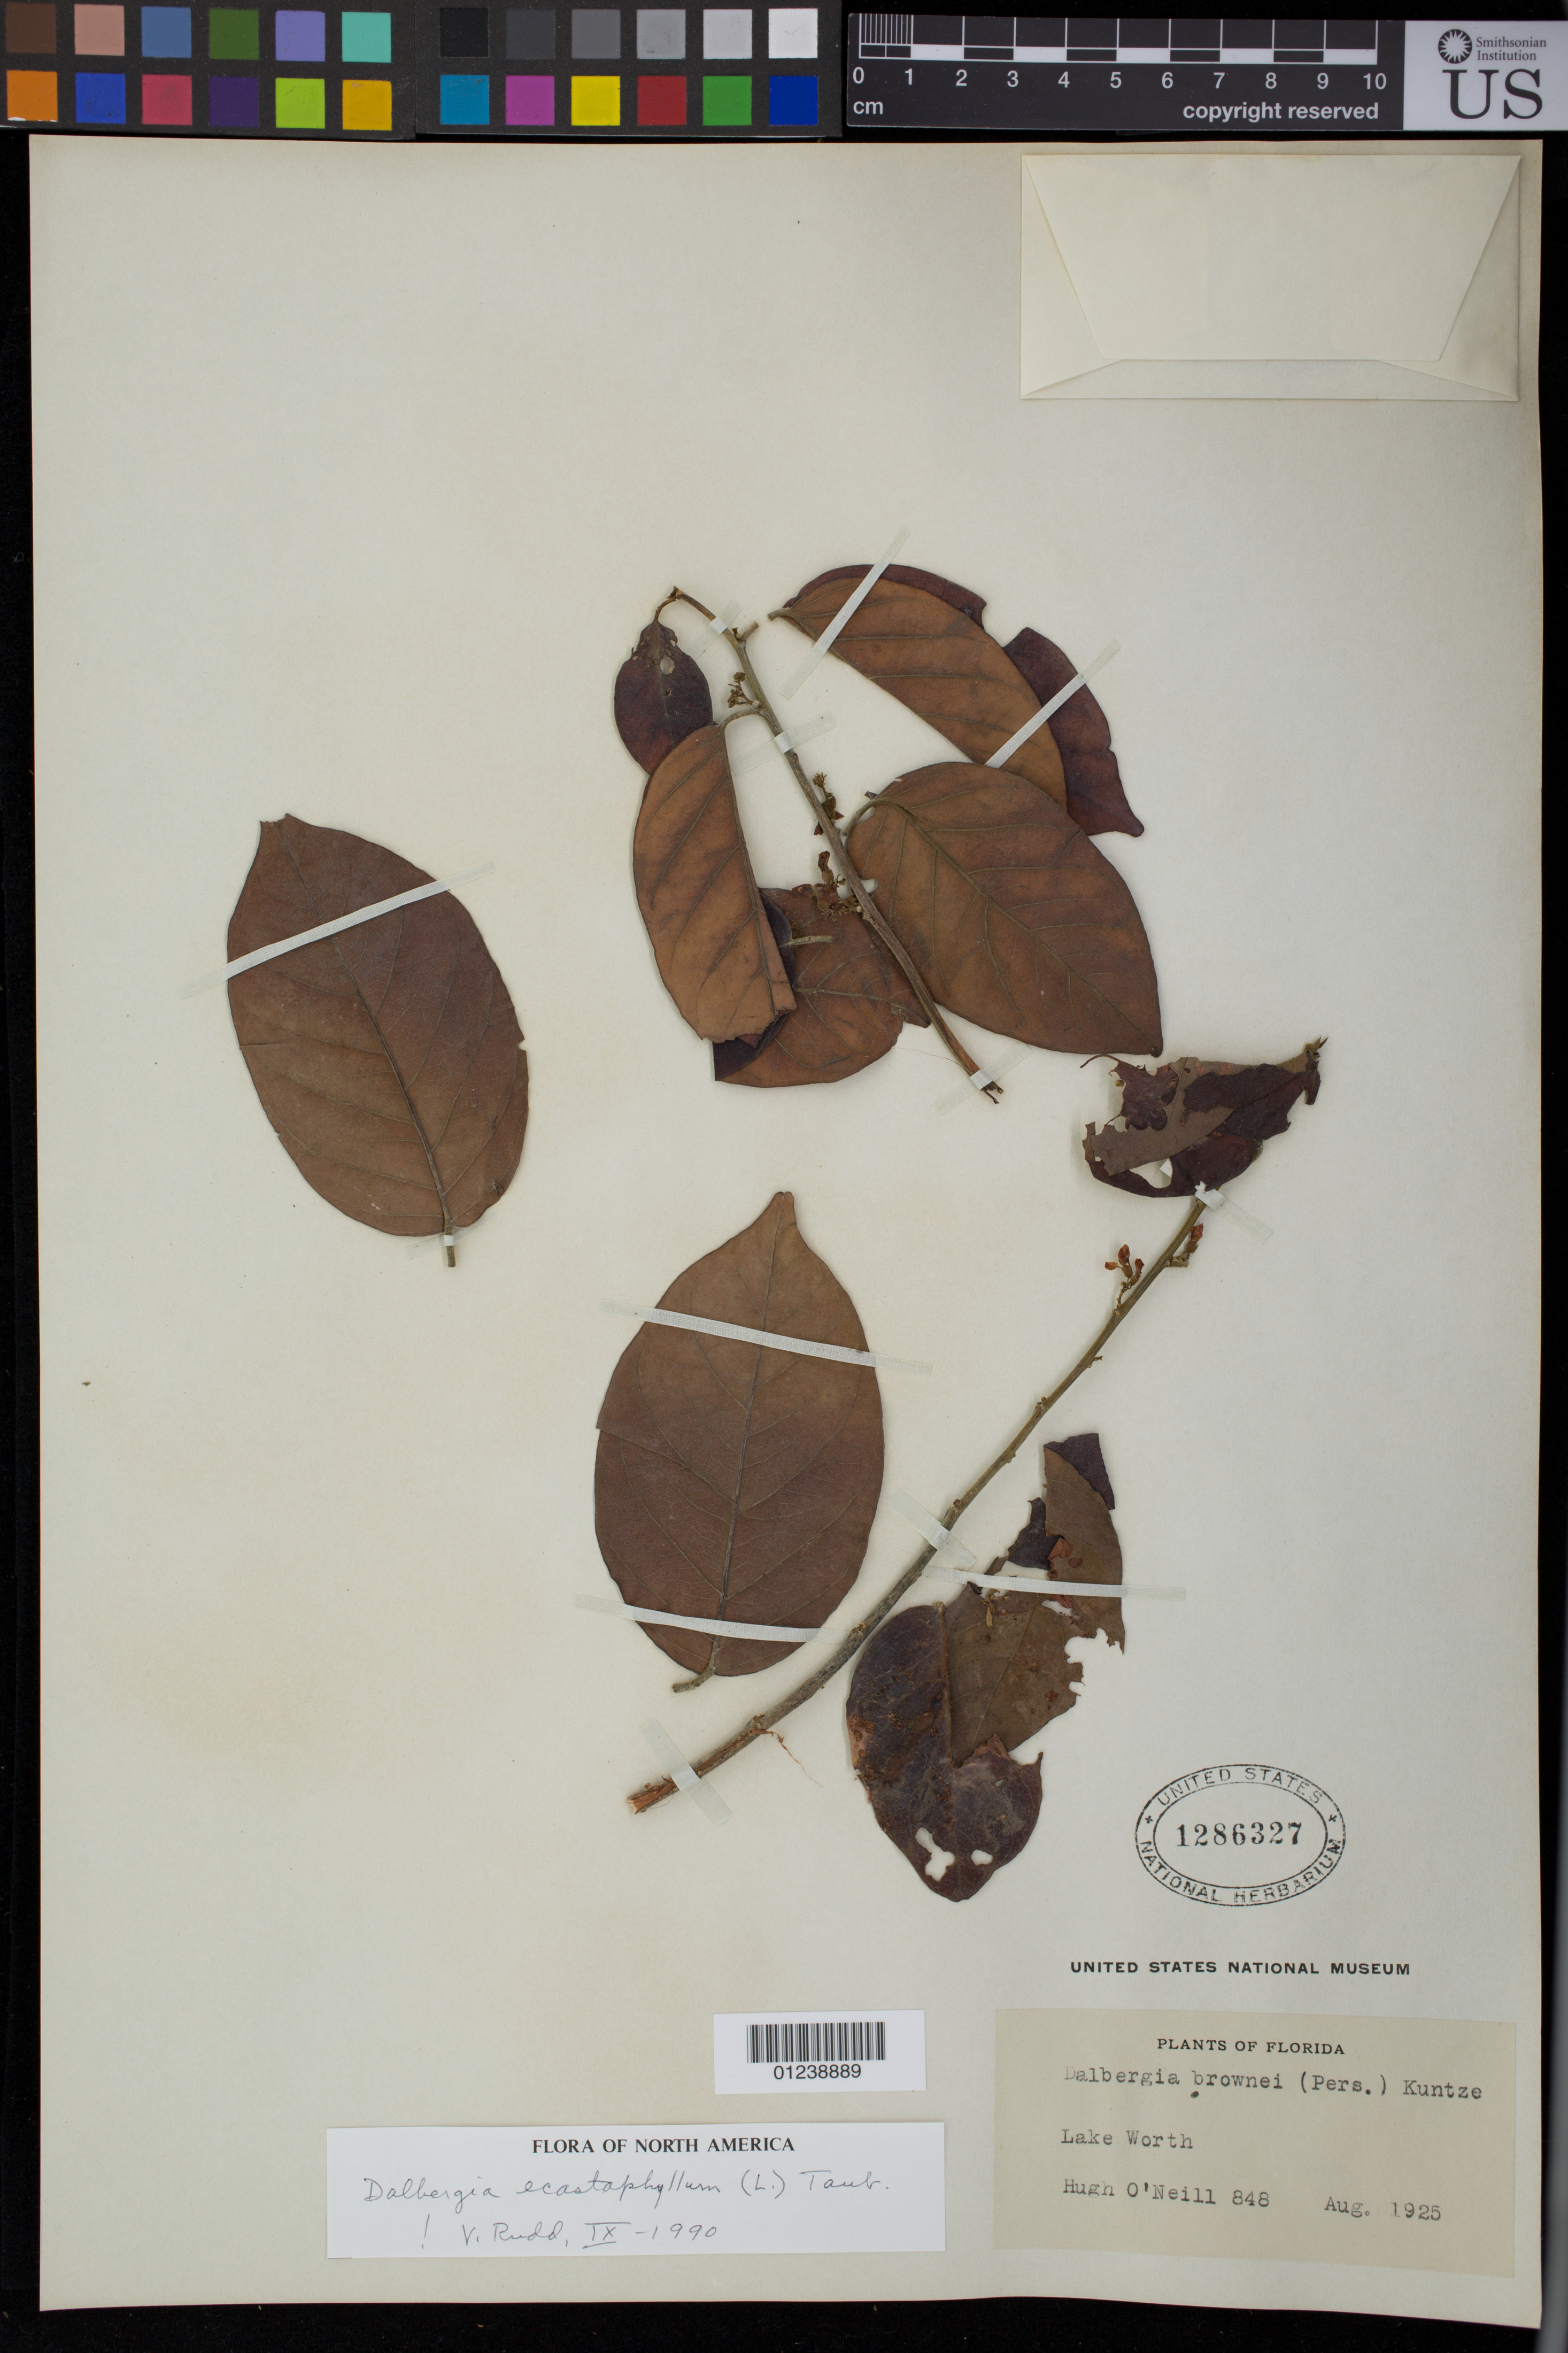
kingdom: Plantae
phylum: Tracheophyta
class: Magnoliopsida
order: Fabales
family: Fabaceae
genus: Dalbergia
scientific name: Dalbergia ecastaphyllum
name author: (L.) Taub.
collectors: H. O'Neill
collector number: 848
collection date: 1925-08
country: United States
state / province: Florida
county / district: Palm Beach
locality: Lake Worth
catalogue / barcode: US 1286327